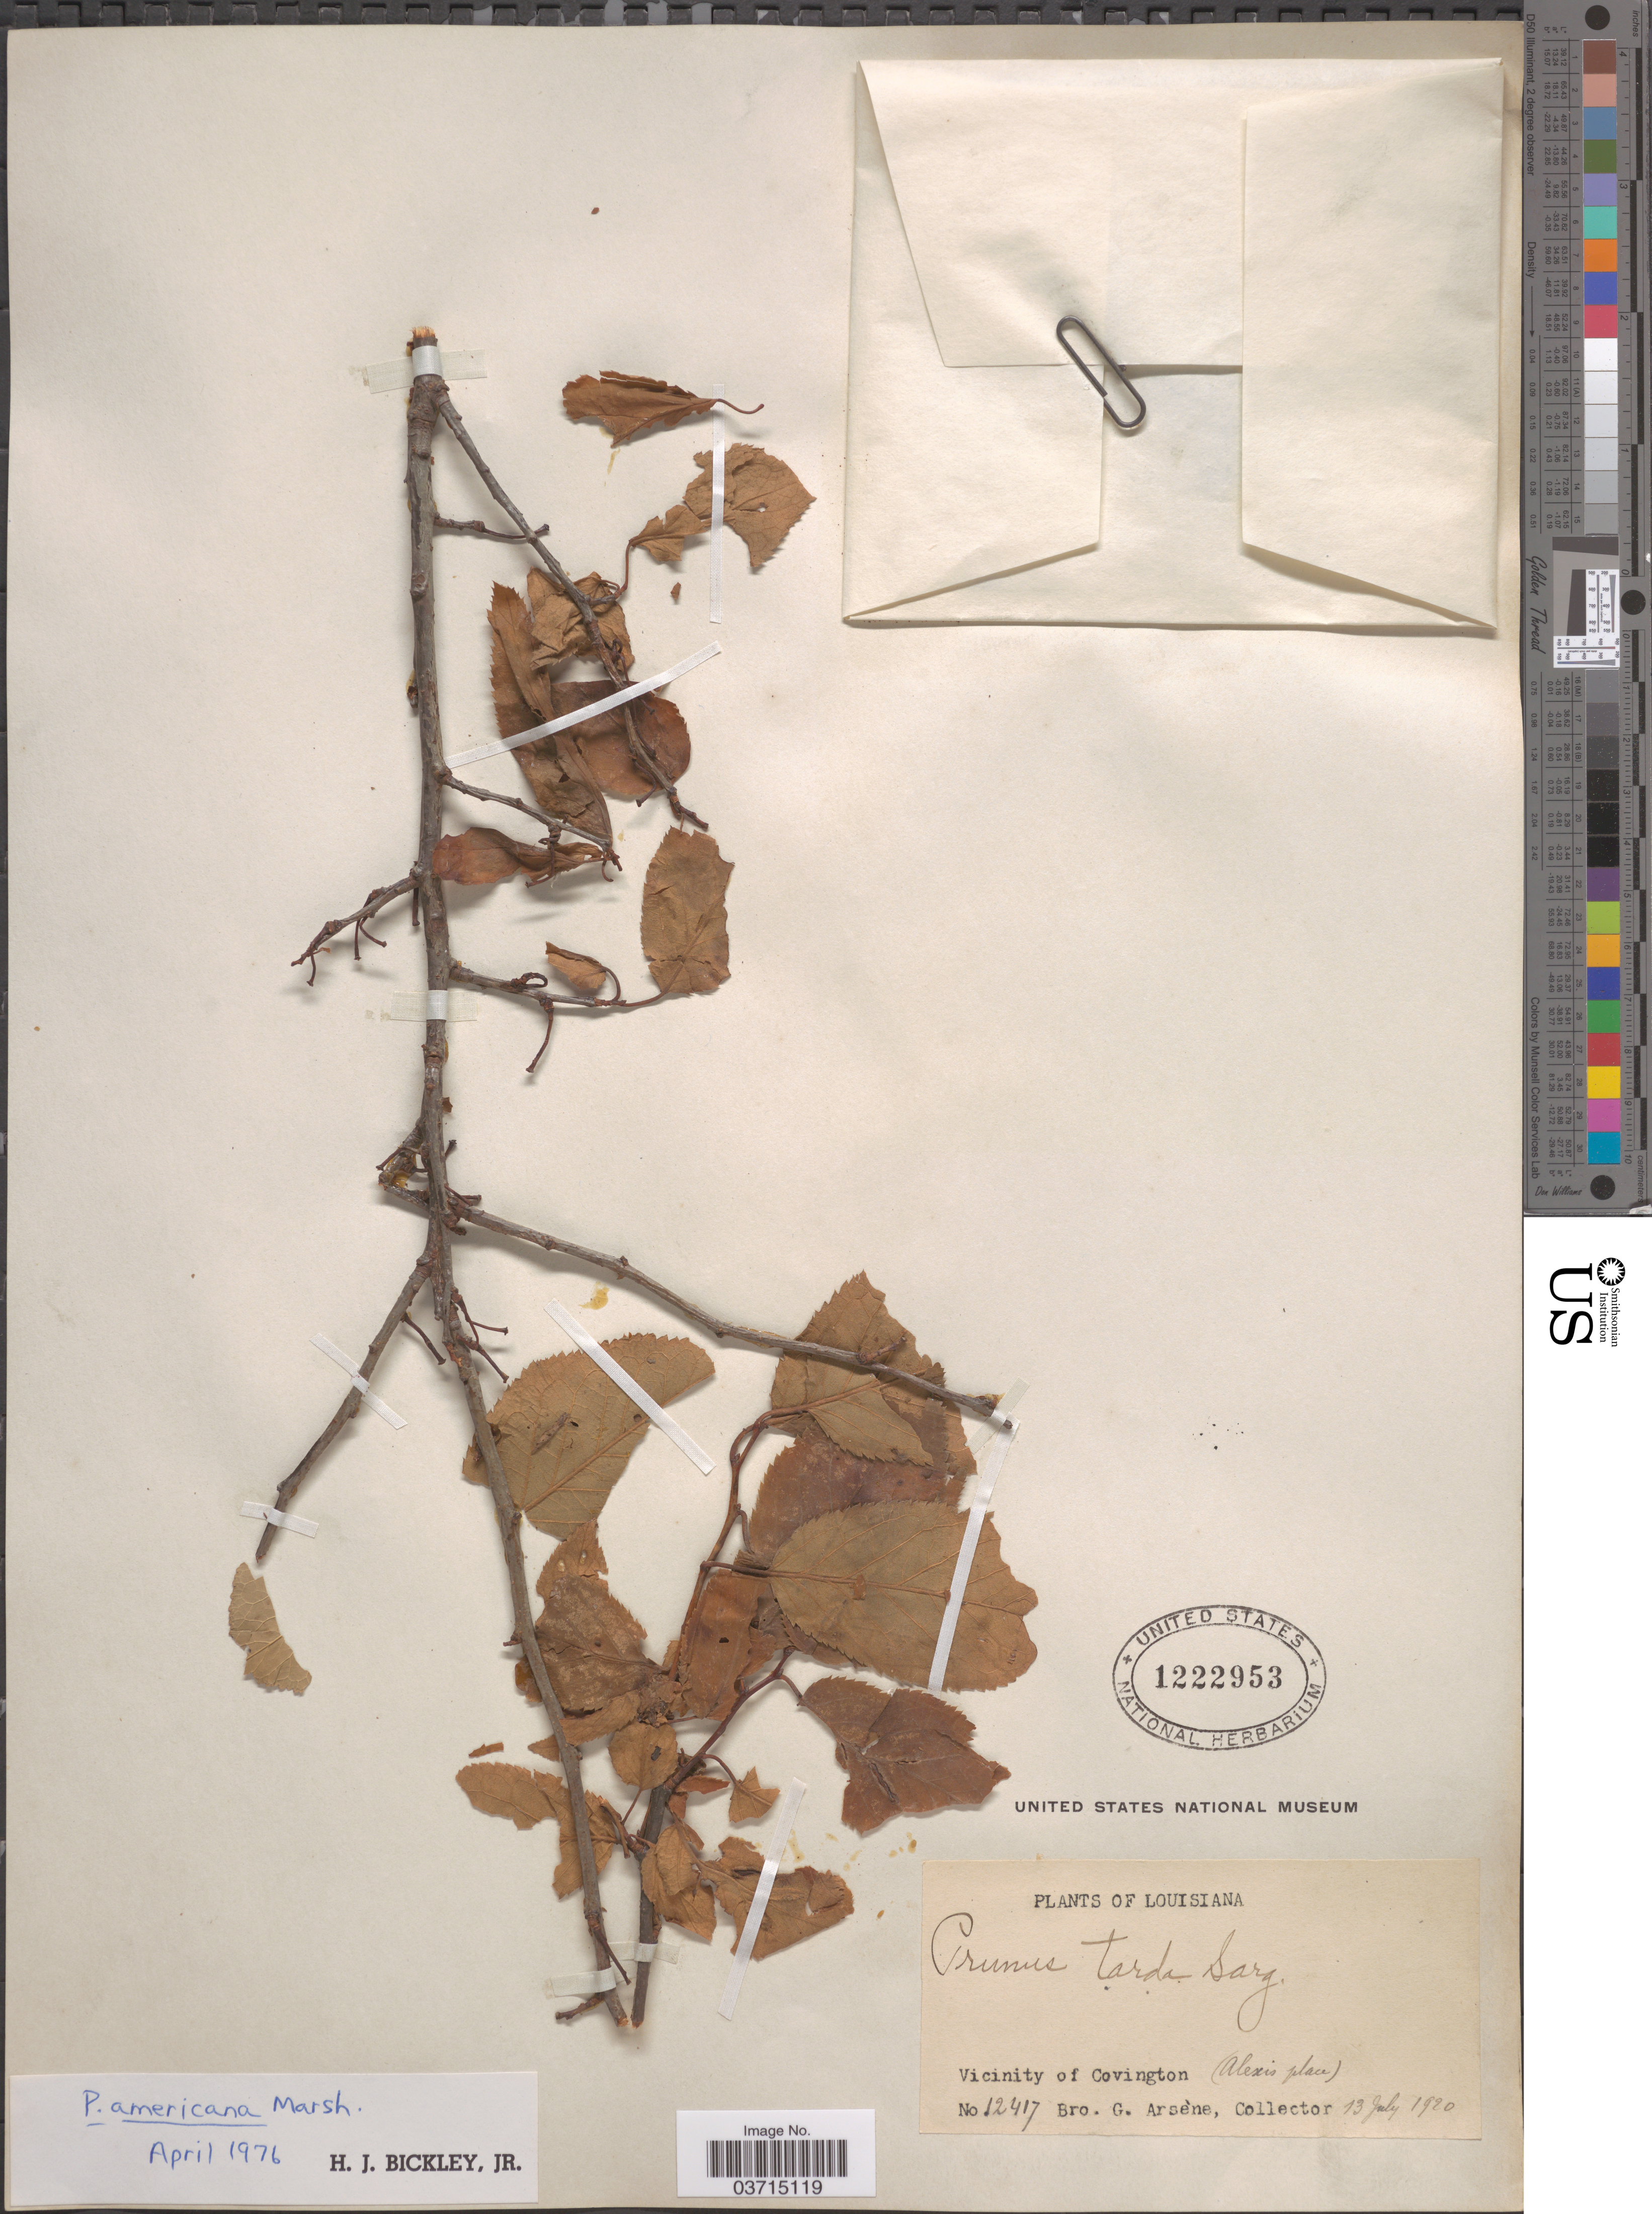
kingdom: Plantae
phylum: Tracheophyta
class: Magnoliopsida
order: Rosales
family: Rosaceae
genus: Prunus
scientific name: Prunus americana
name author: Marshall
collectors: Bro. G. Arsène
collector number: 12417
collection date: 1920-07-13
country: United States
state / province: Louisiana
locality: Vicinity of Covington (Alexis place).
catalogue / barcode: US 1222953